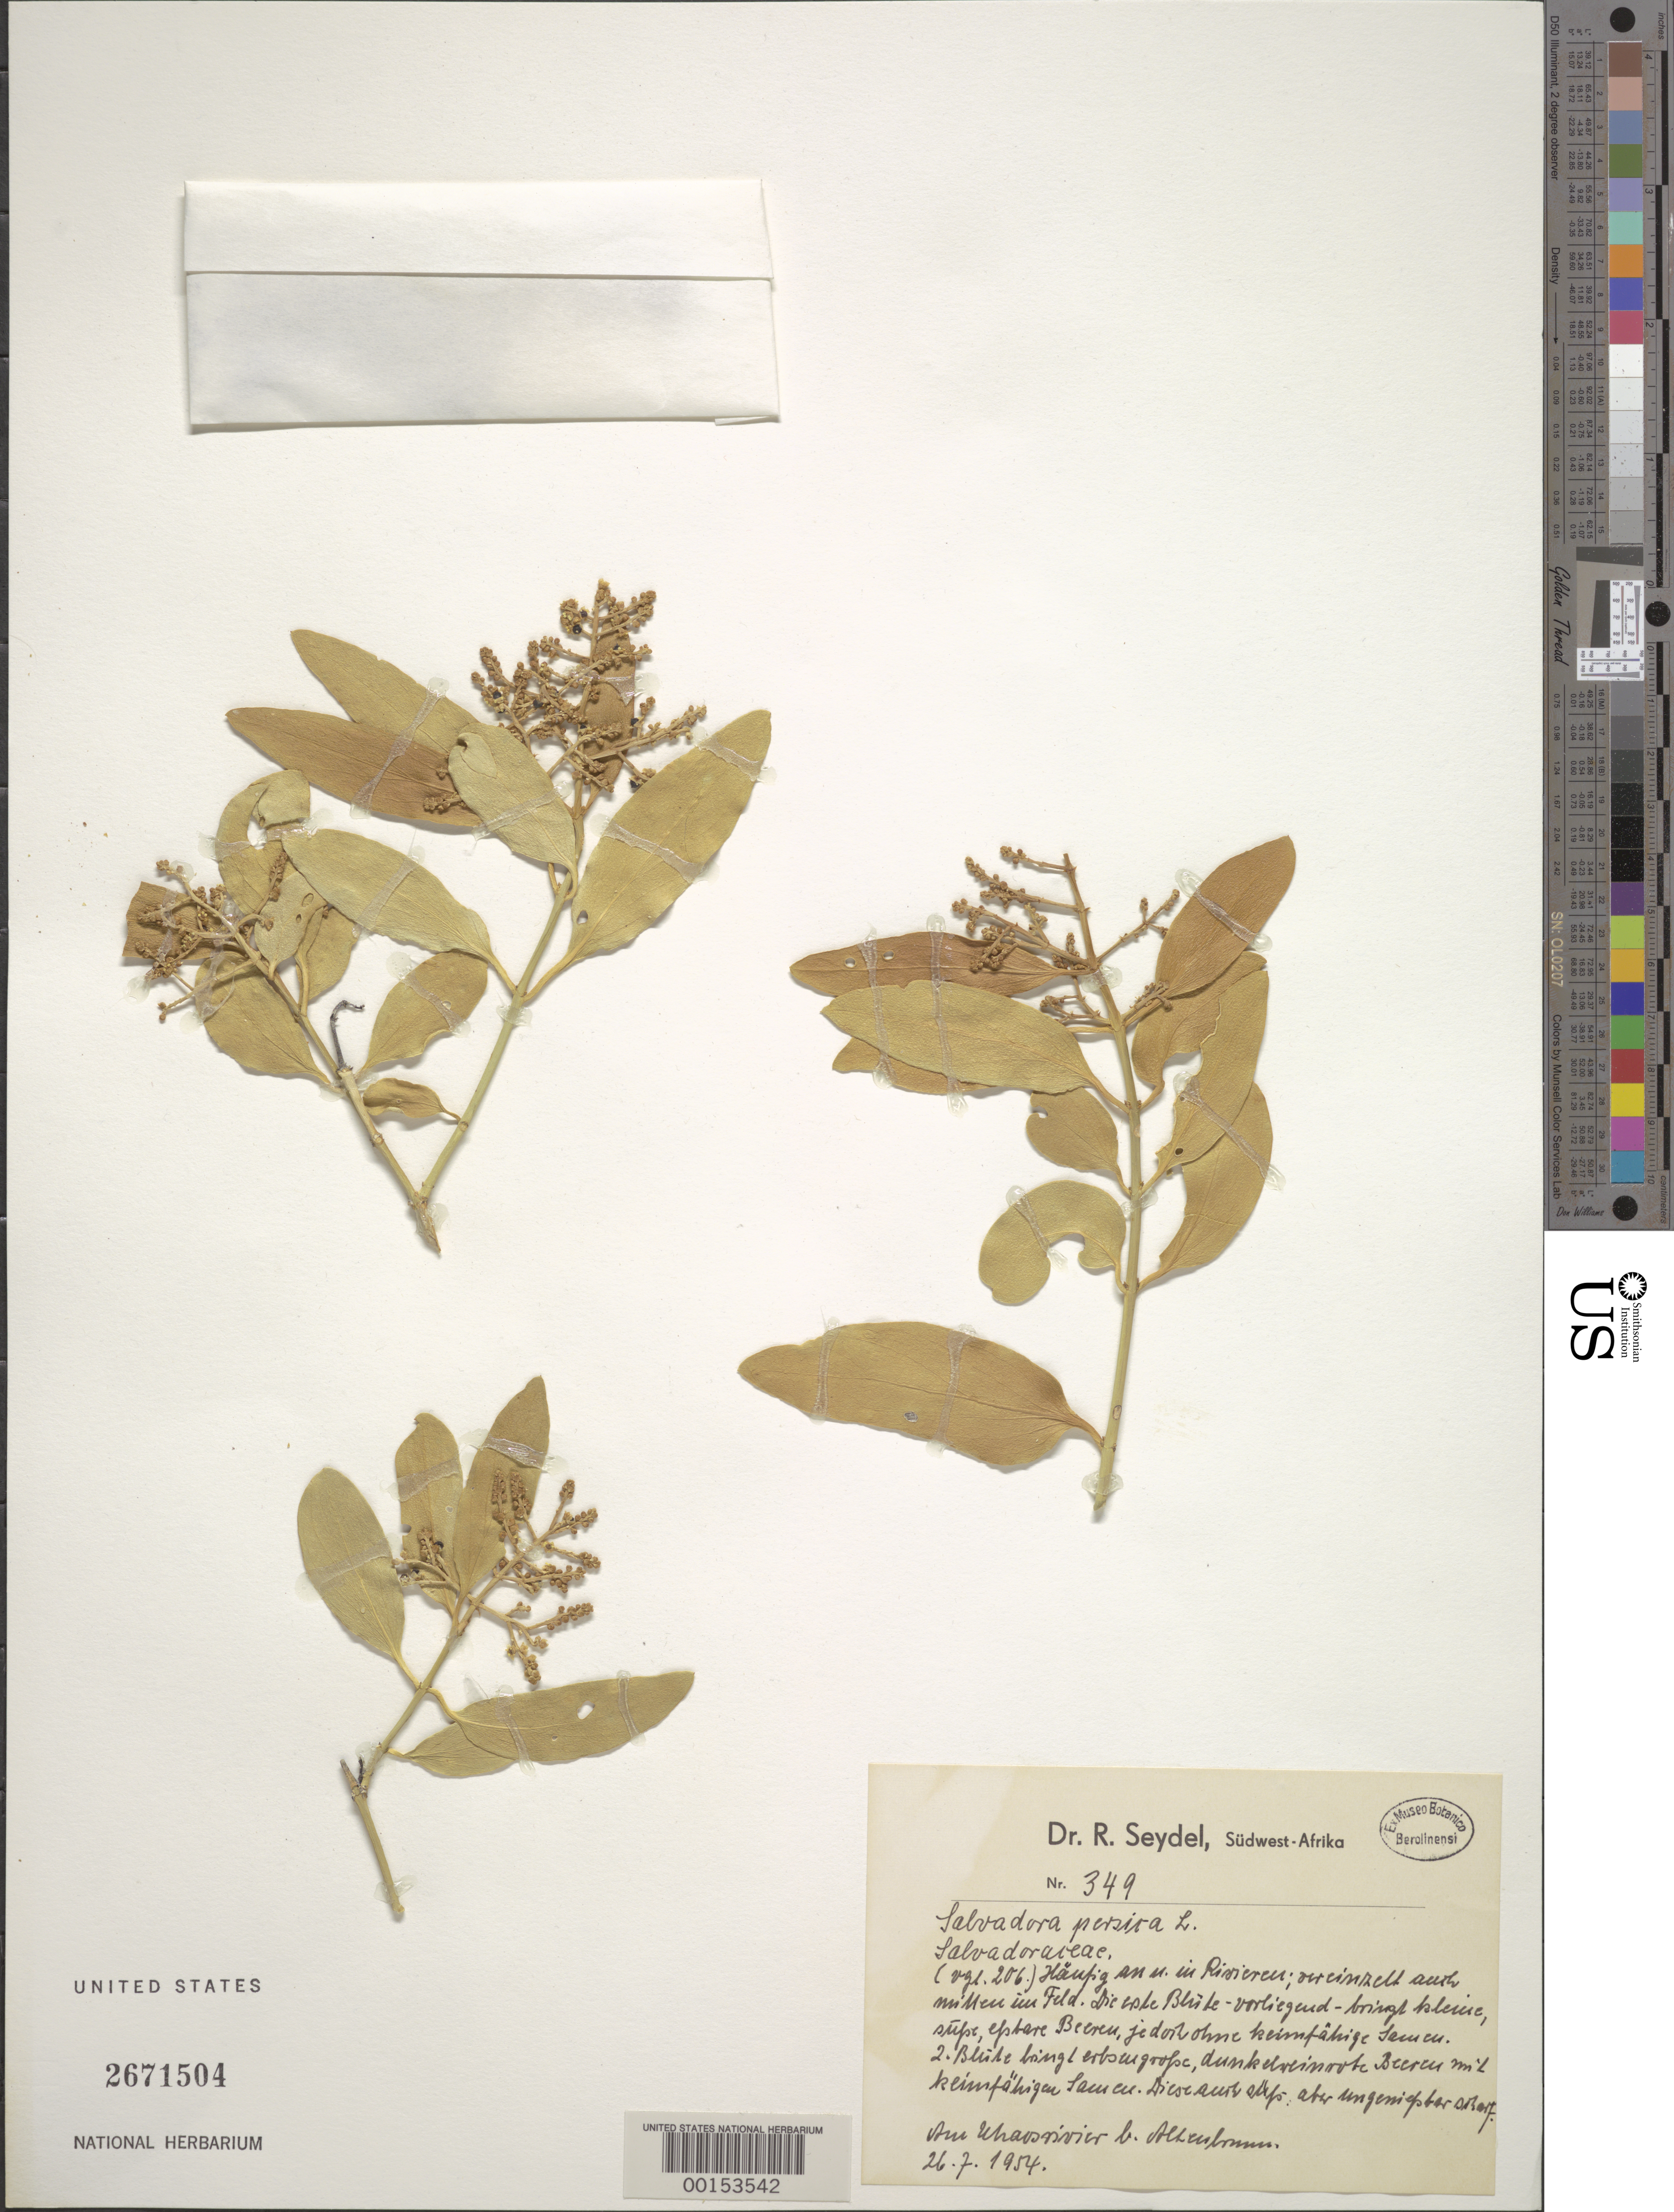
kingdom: Plantae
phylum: Tracheophyta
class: Magnoliopsida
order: Brassicales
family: Salvadoraceae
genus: Salvadora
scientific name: Salvadora persica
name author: L.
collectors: R. Seydel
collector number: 349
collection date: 1954-07-26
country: Namibia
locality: Südwest-Afrika. Am Uhaosrivier b. Altenbrunn.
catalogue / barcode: US 2671504